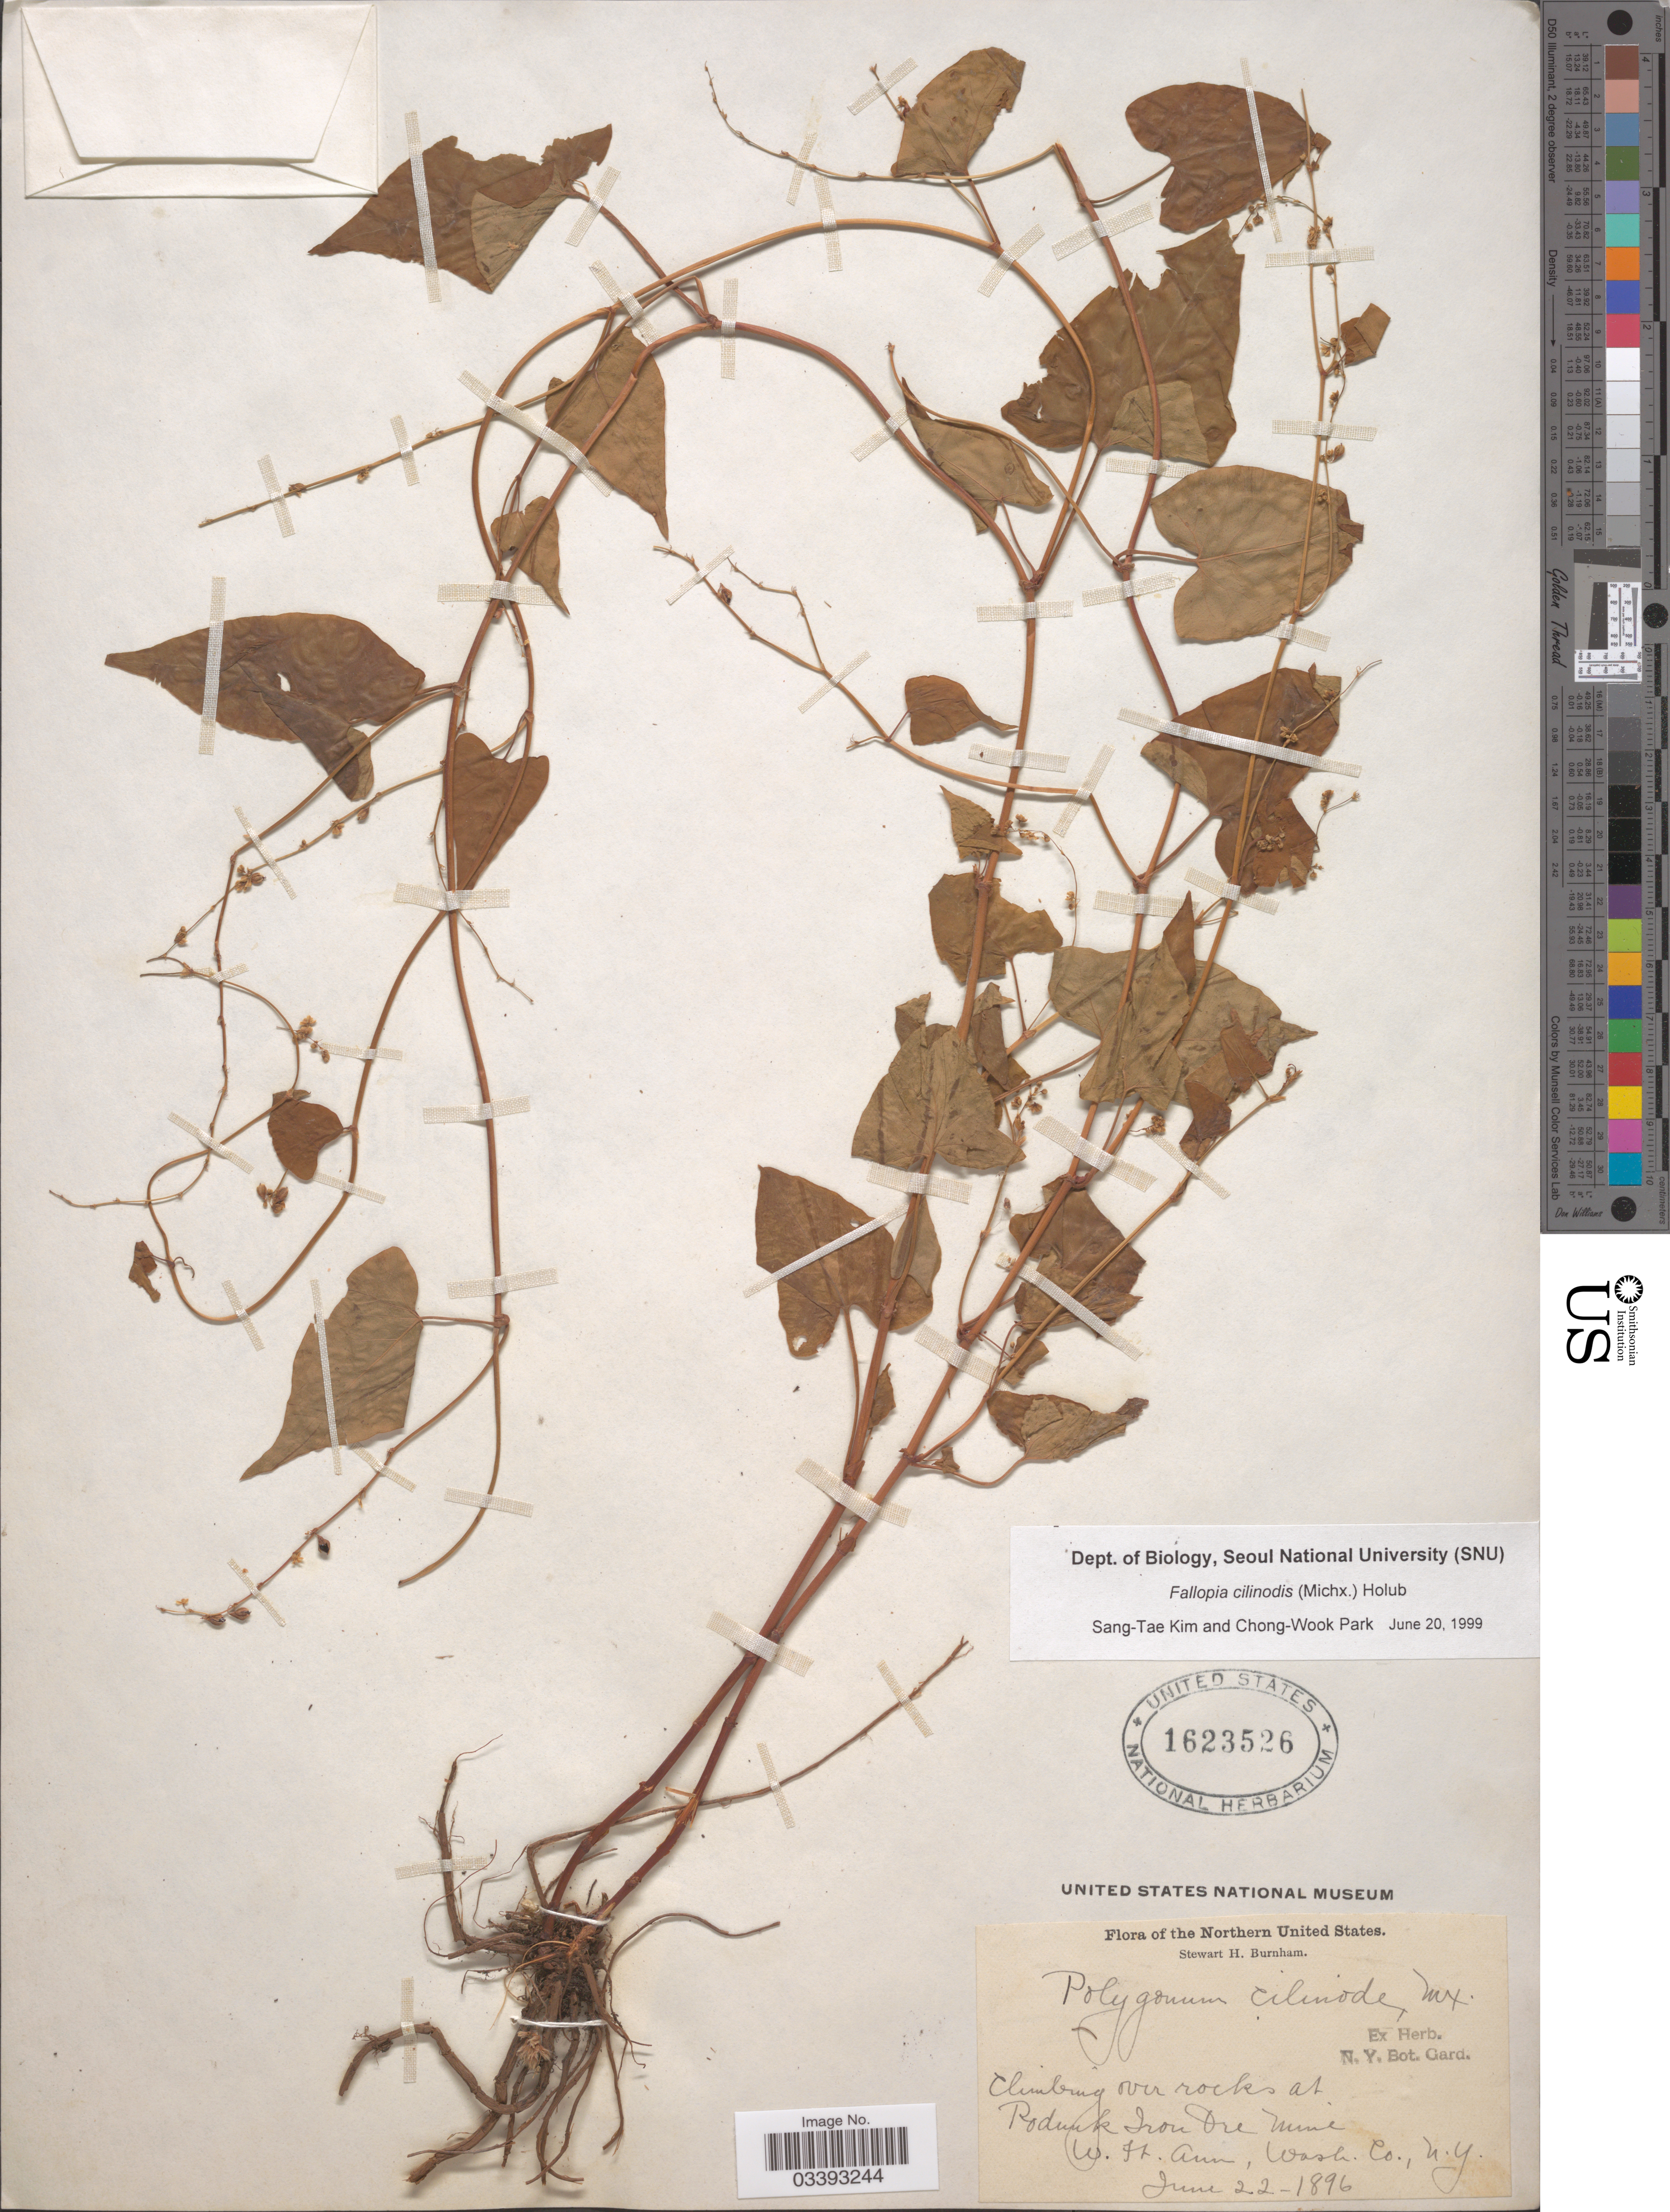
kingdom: Plantae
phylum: Tracheophyta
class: Magnoliopsida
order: Caryophyllales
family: Polygonaceae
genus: Fallopia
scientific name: Fallopia cilinodis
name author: (Michx.) Holub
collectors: S. Burnham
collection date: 1896-06-22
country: United States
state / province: New York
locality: Northern United States. Podunk Iron Ore Mine. W. Ft. Ann, Wash. Co.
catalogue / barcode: US 1623526